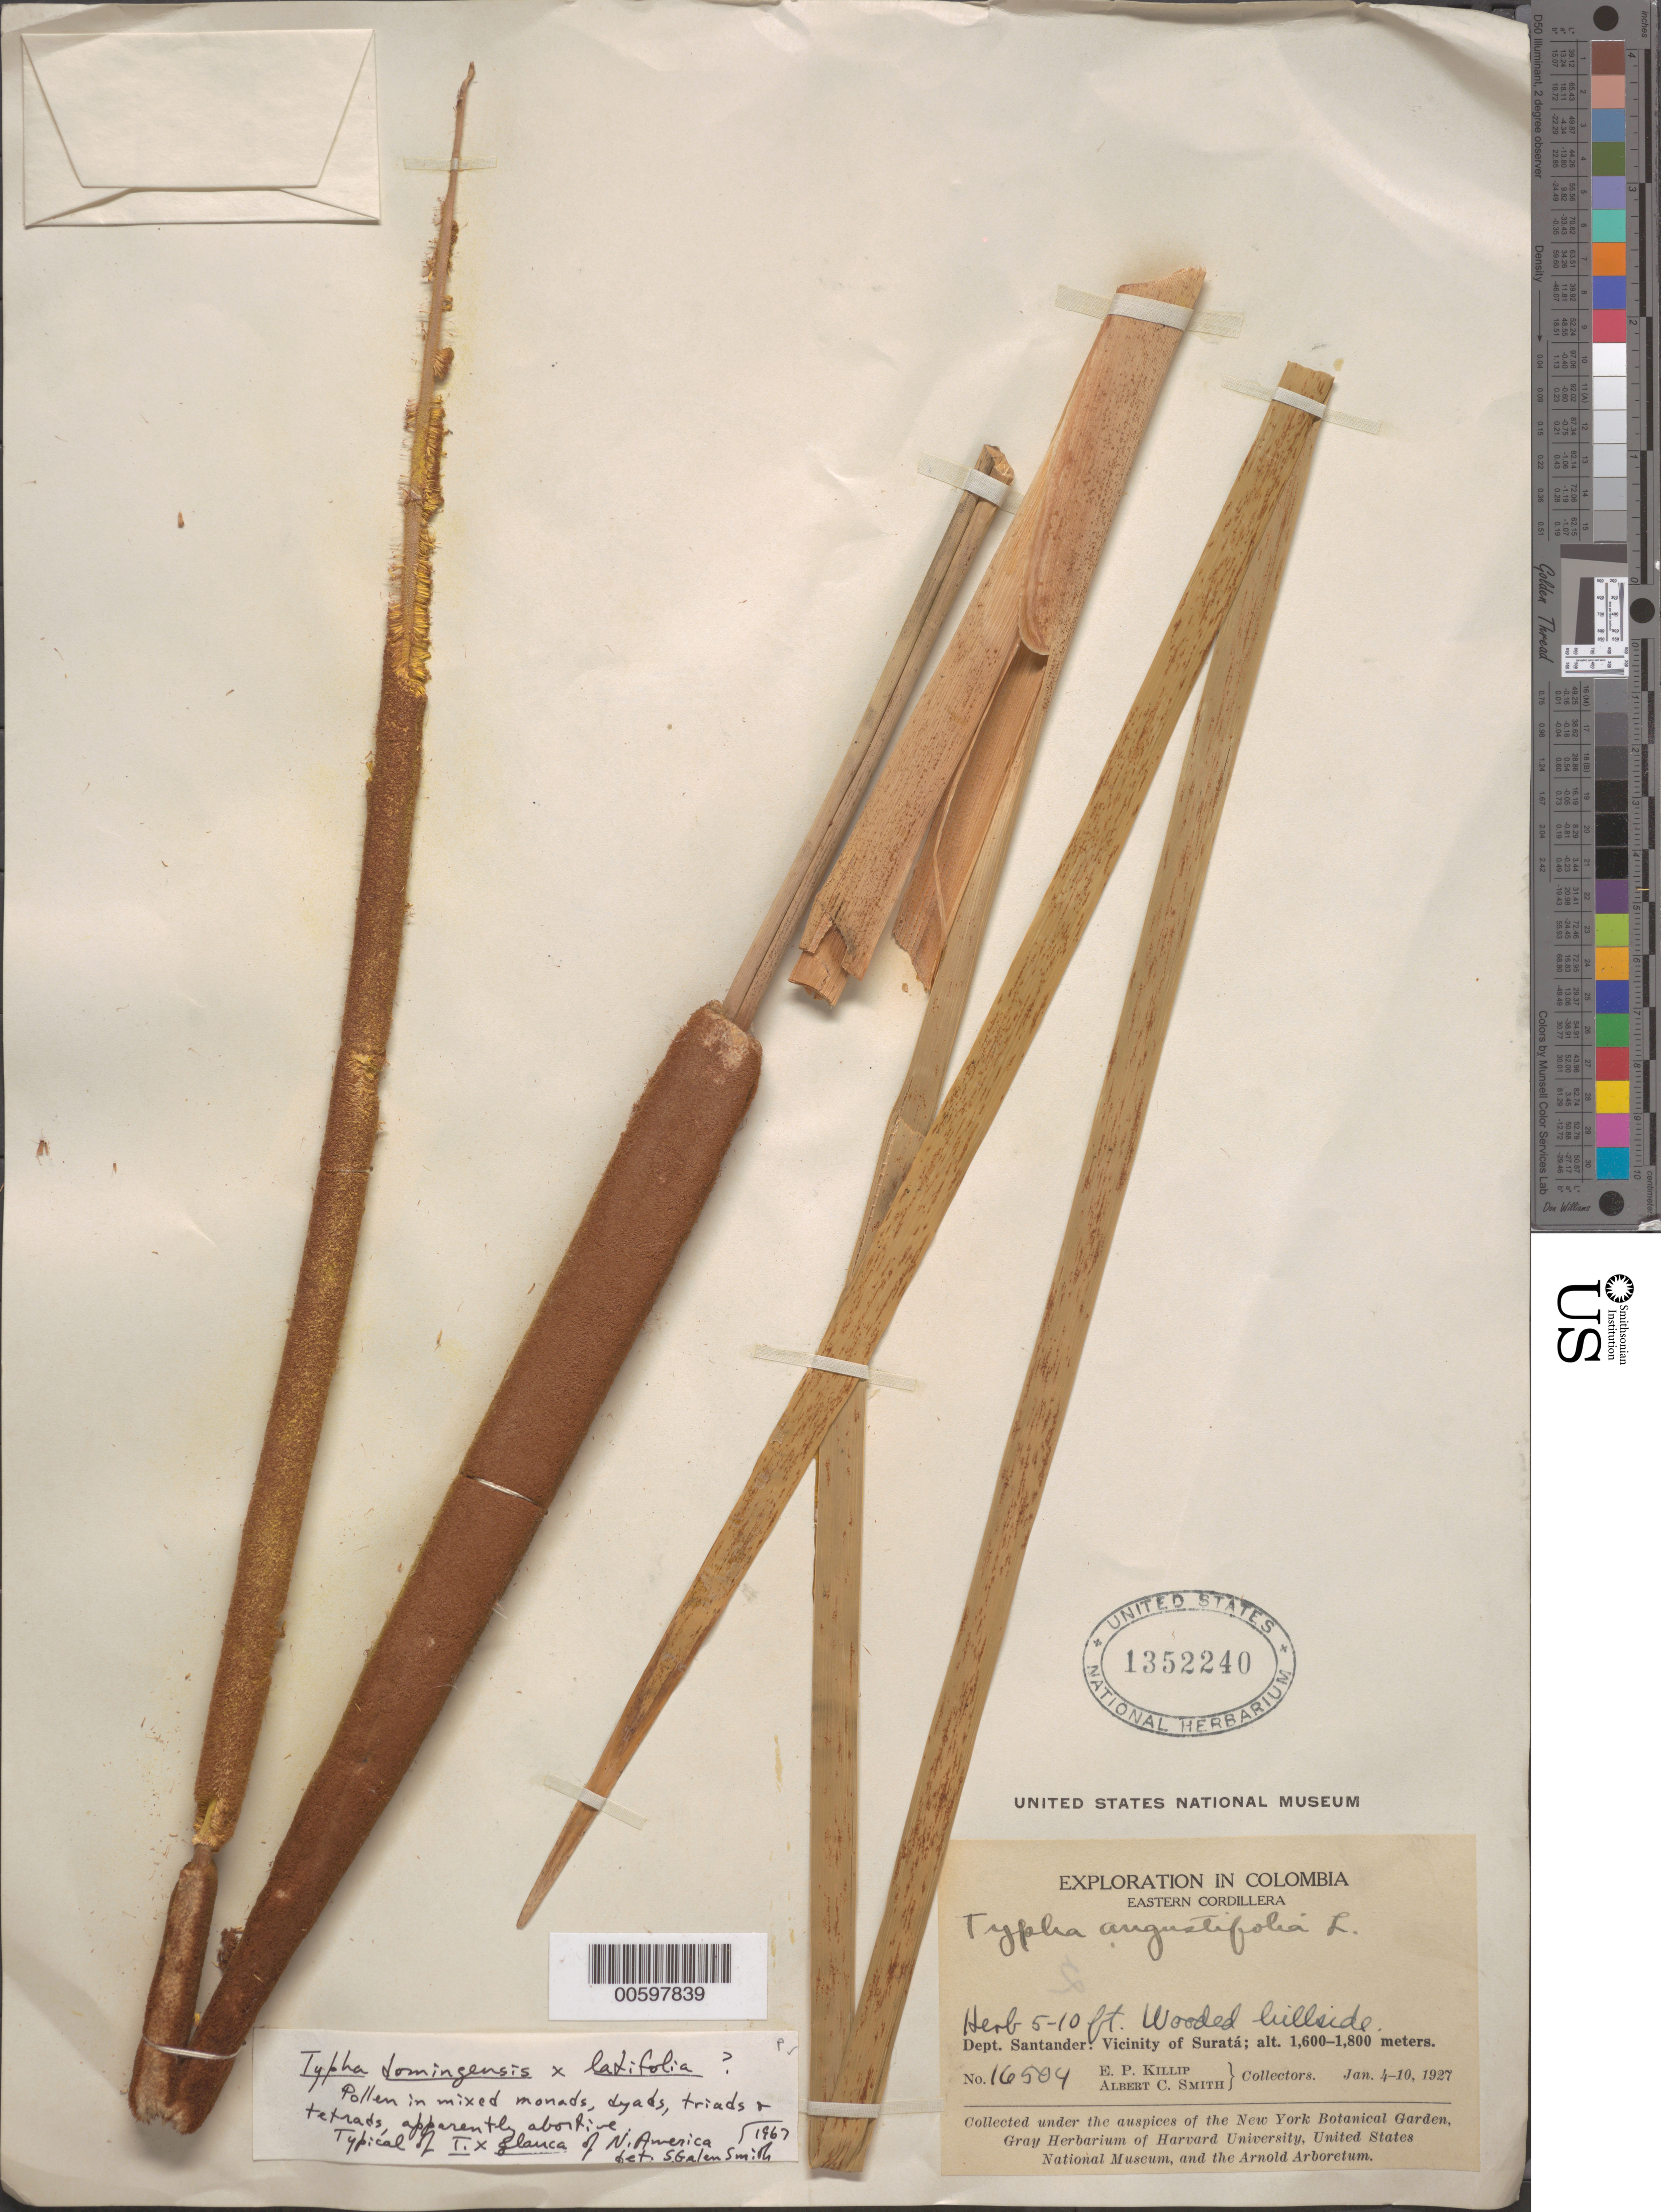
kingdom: Plantae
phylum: Tracheophyta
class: Liliopsida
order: Poales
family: Typhaceae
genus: Typha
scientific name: Typha domingensis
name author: Pers.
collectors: E. P. Killip & A. C. Smith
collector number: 16504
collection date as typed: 04 Jan 1927 to 10 Jan 1927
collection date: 1927-01-04/1927-01-10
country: Colombia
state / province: Santander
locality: Surata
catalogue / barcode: US 1352240